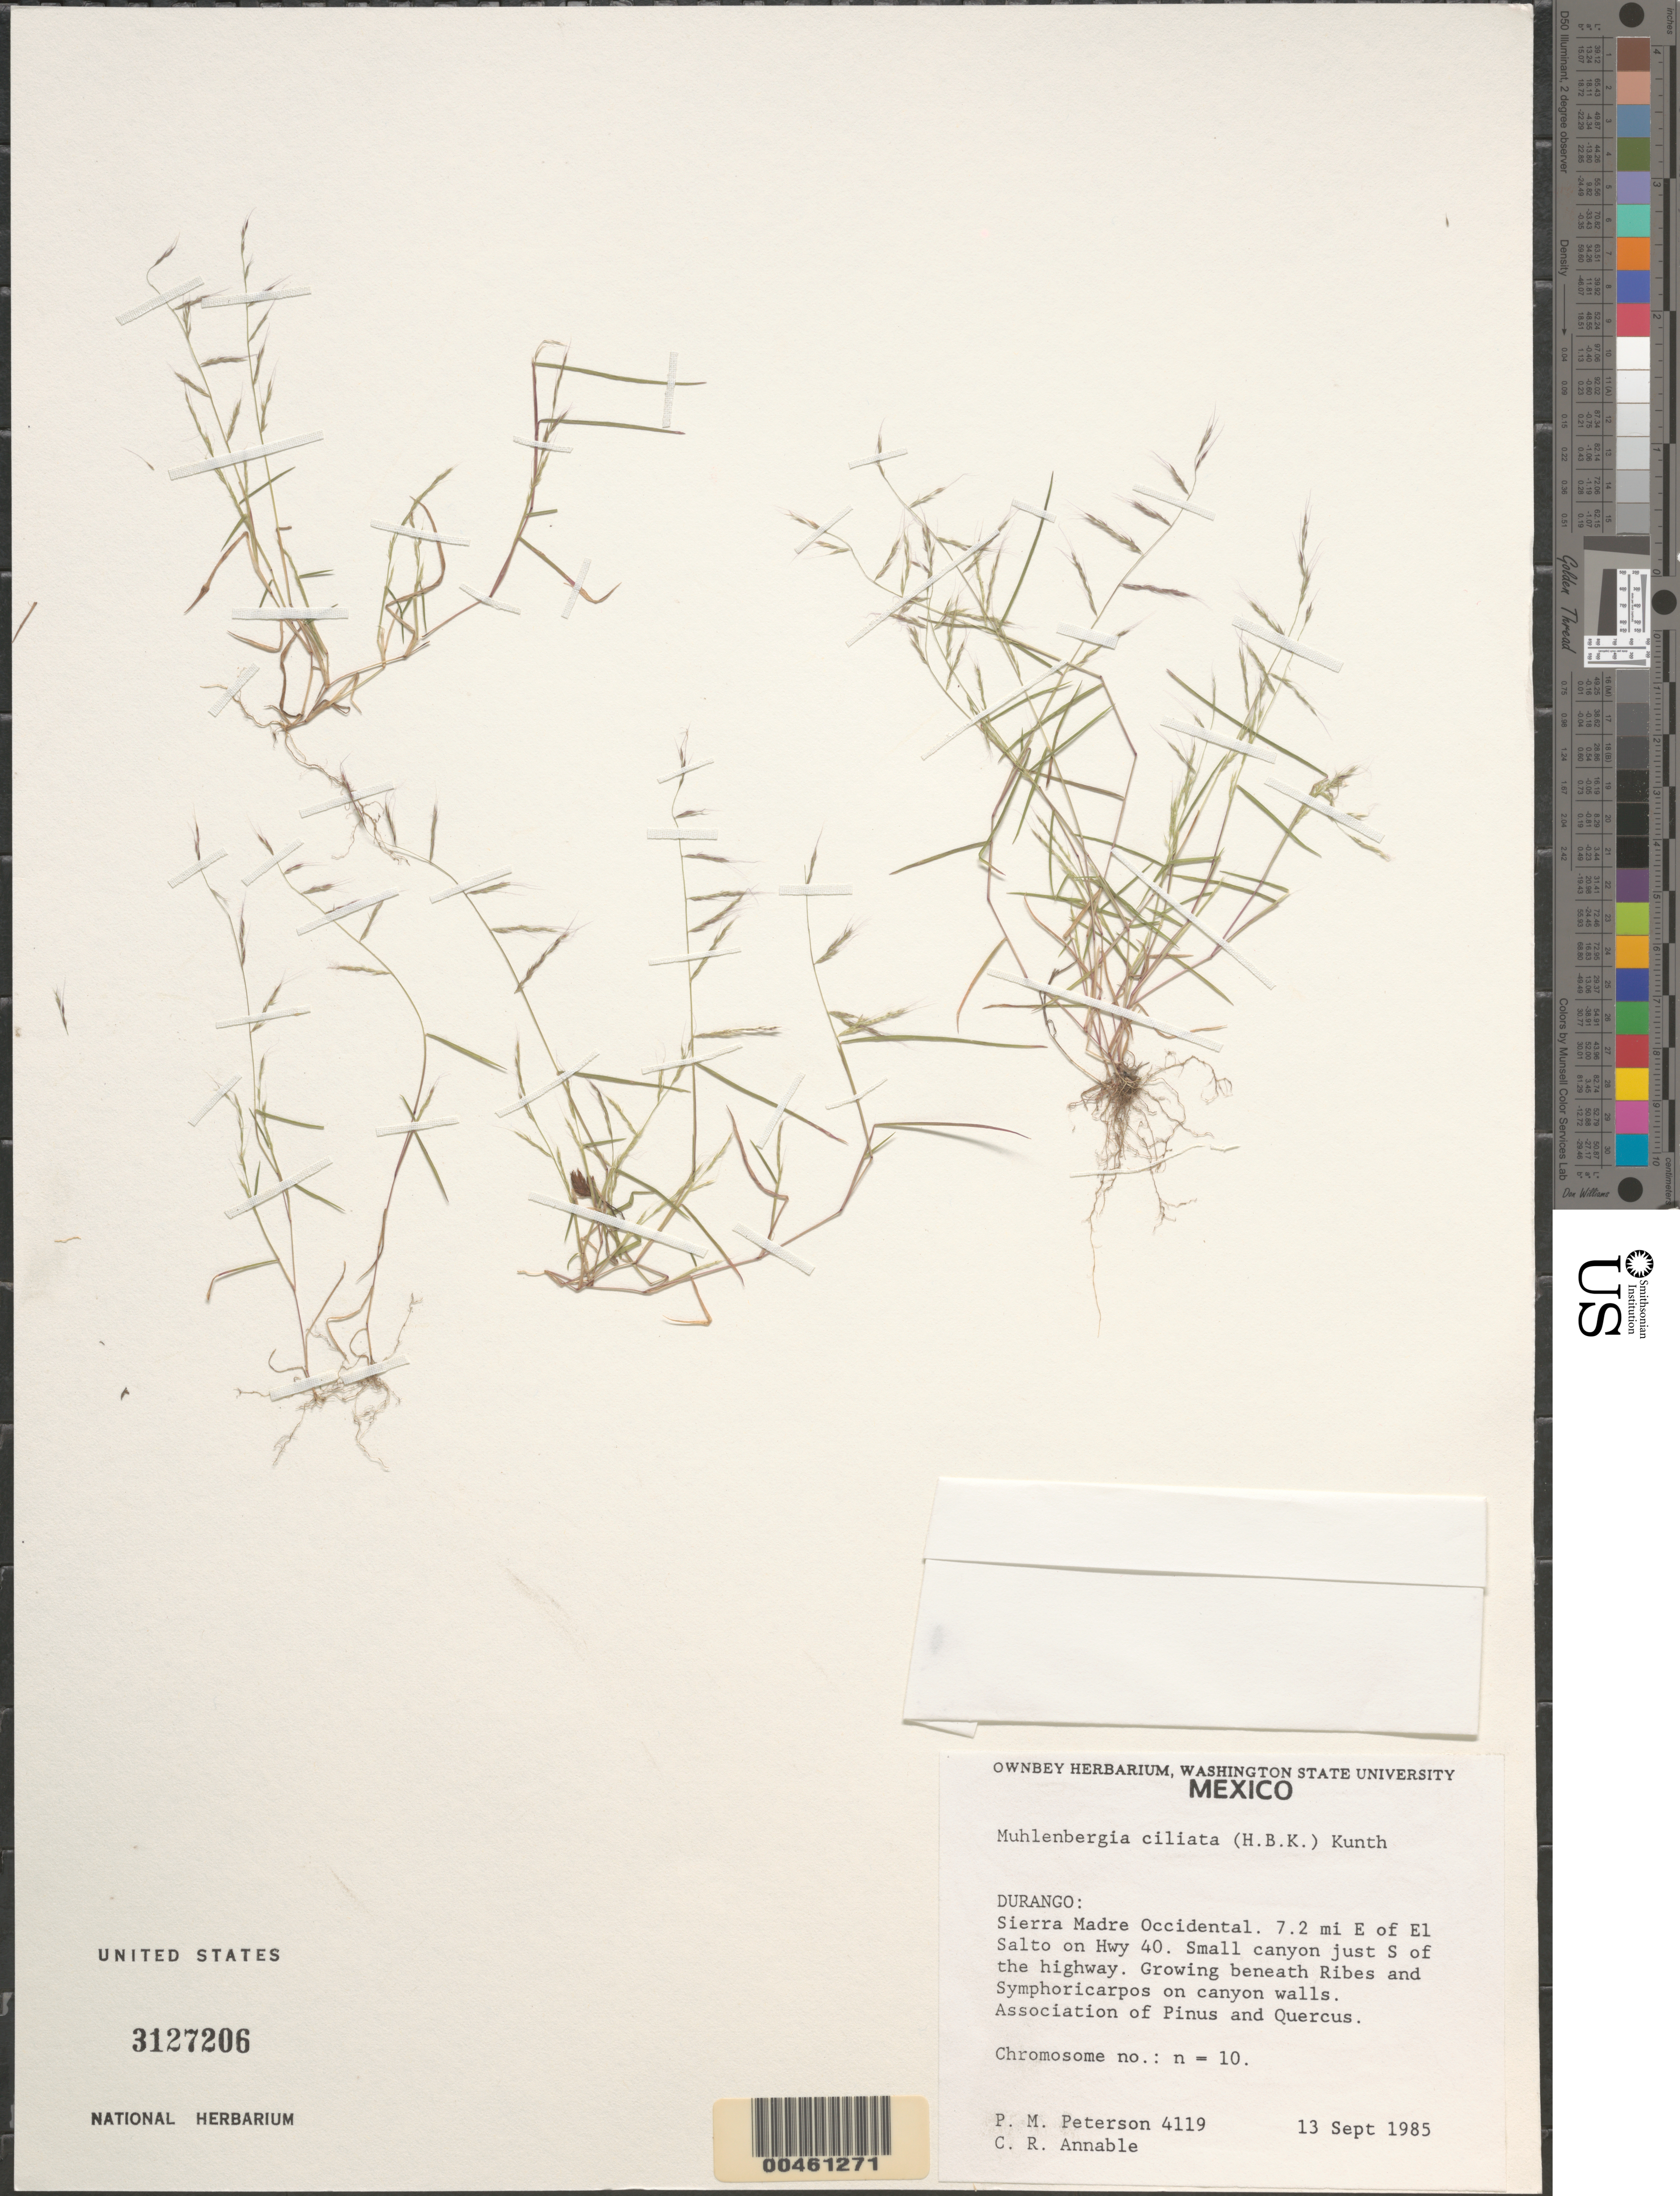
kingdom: Plantae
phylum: Tracheophyta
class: Liliopsida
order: Poales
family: Poaceae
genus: Muhlenbergia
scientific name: Muhlenbergia ciliata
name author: (Kunth) Trin.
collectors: P. M. Peterson & C. R. Annable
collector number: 04119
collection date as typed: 13 Sep 1985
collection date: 1985-09-13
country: Mexico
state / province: Durango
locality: Sierra Madre Occidental, 7.2 miles east of El Salto on Hwy 40.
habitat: Small canyon just south of the Hwy, growing beneath Ribes+Symphoricarpos on canyon walls. Assoc. with Pinus+Quercus.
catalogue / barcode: US 3127206